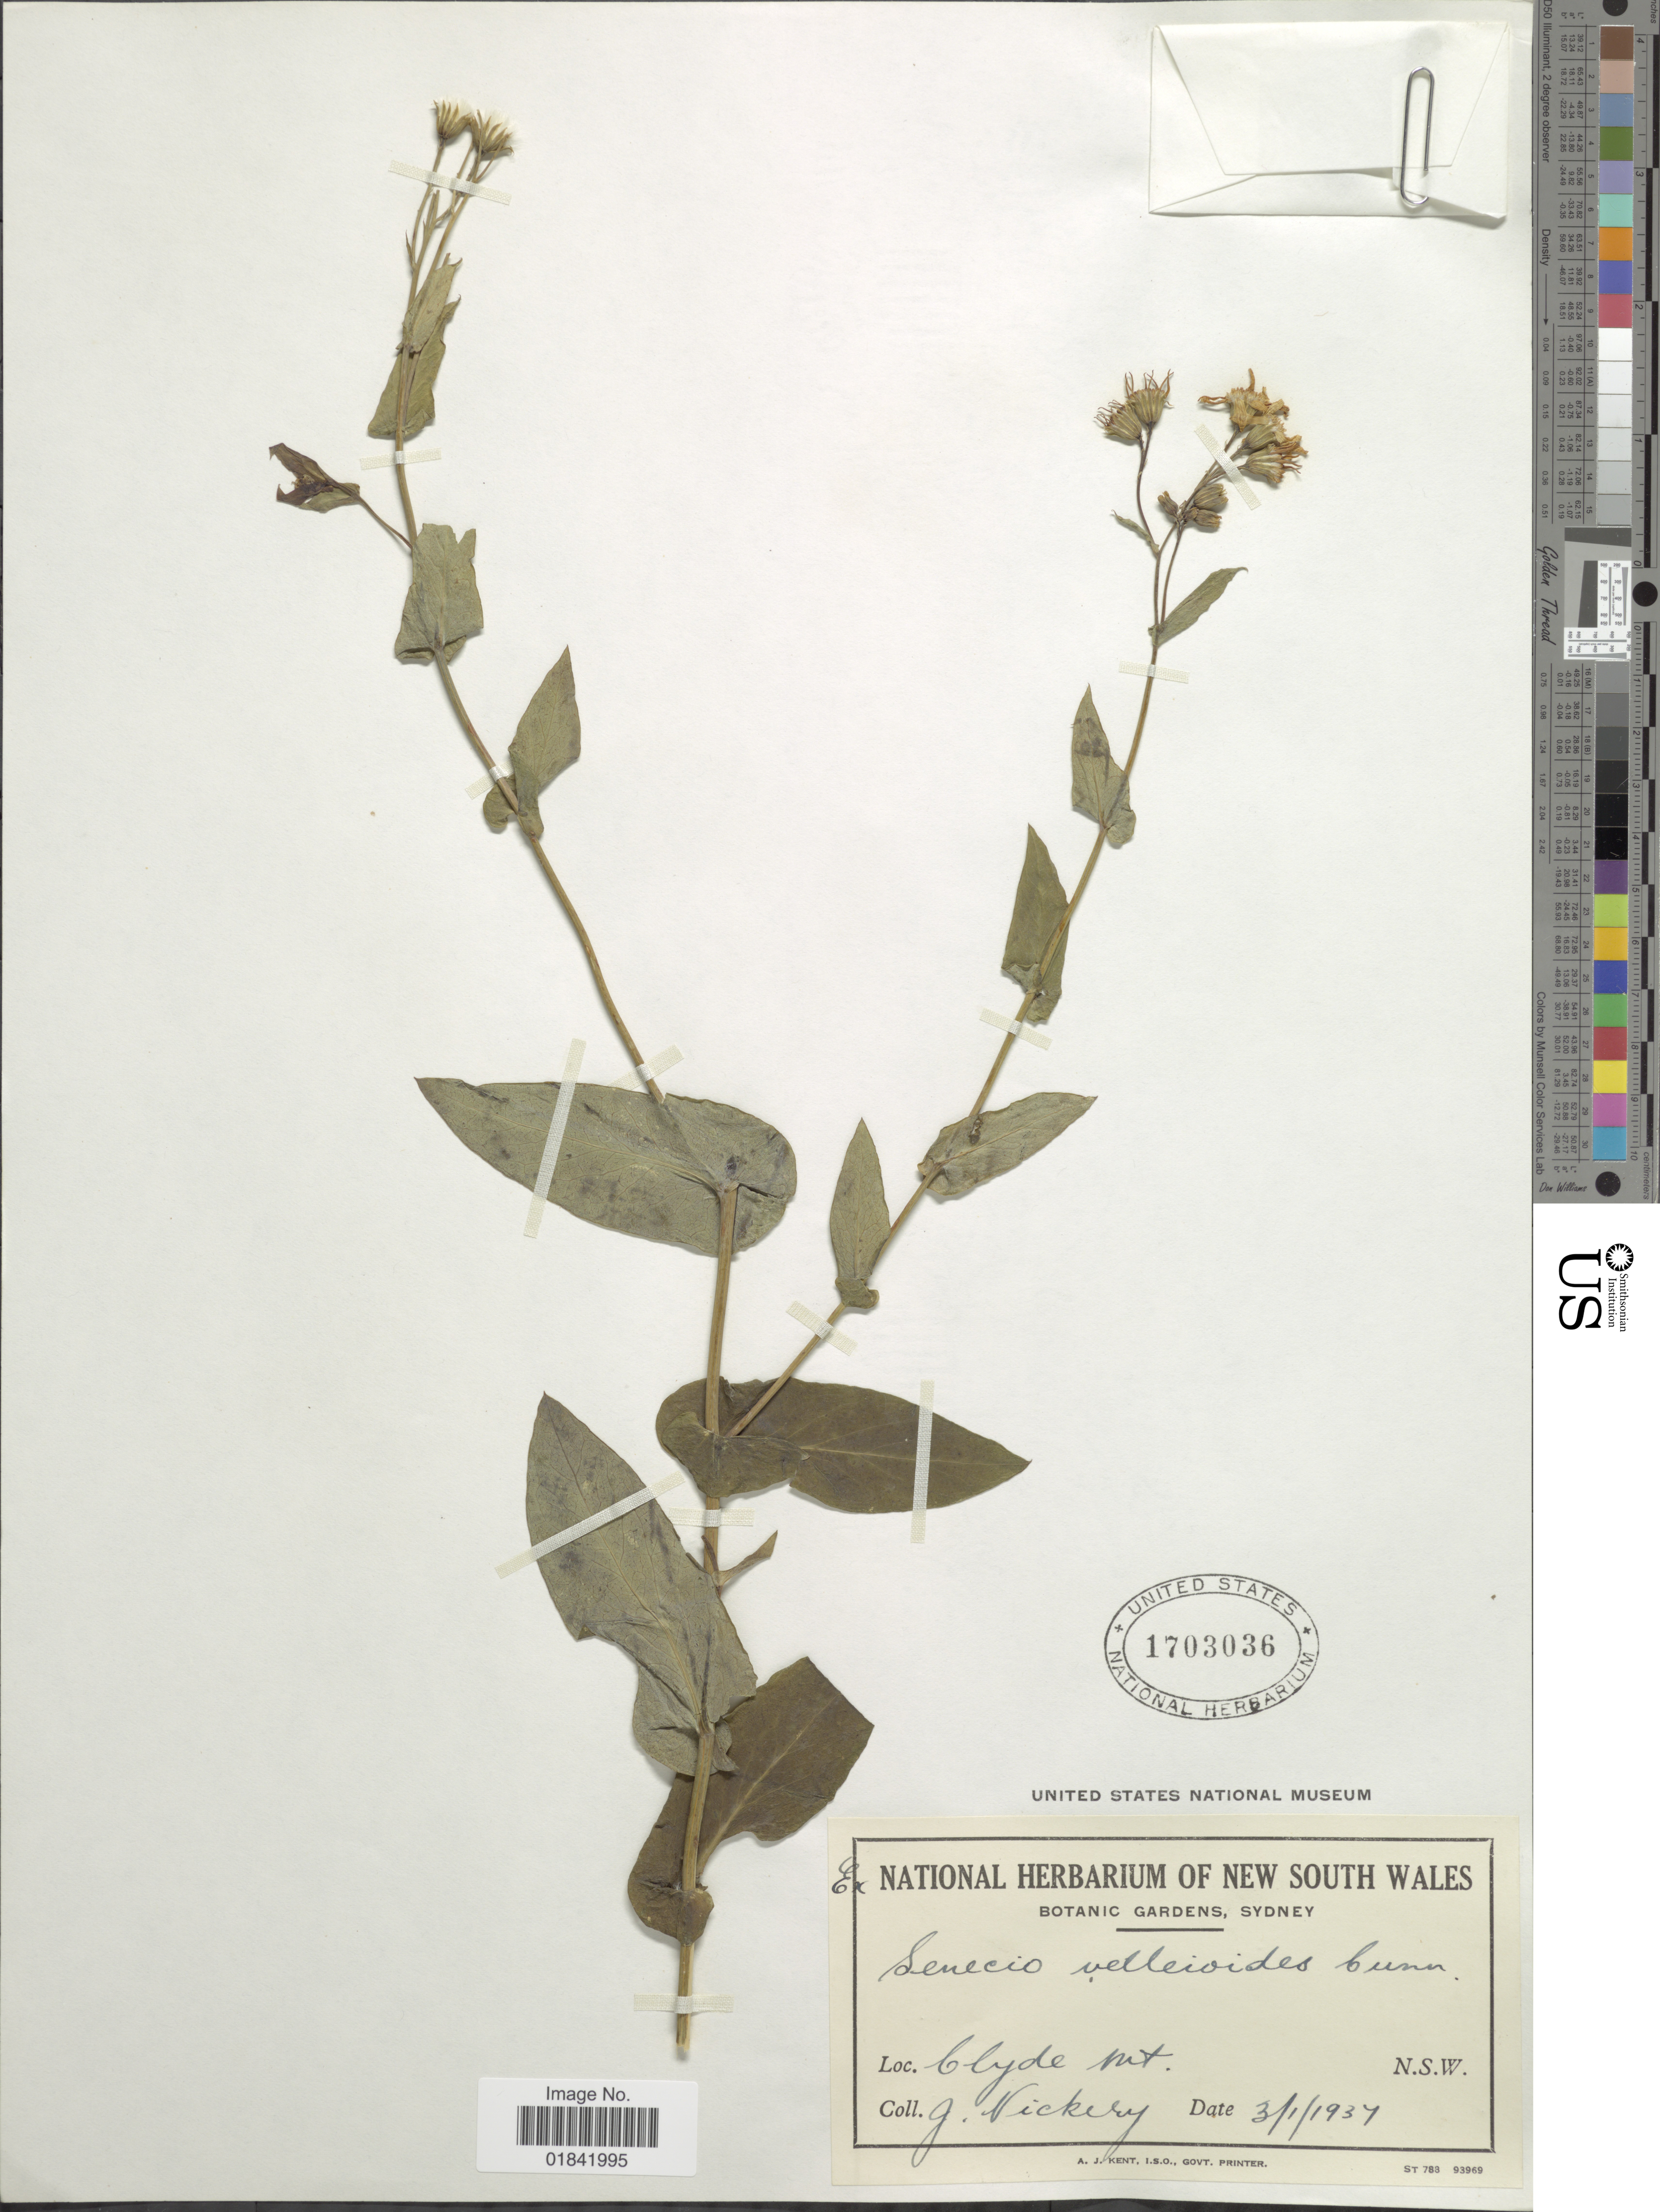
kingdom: Plantae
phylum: Tracheophyta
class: Magnoliopsida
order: Asterales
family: Asteraceae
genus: Senecio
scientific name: Senecio velleioides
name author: A. Cunn.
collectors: J. Vickery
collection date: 1937-01-03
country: Australia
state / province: New South Wales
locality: Clyde Mt.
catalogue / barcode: US 1703036